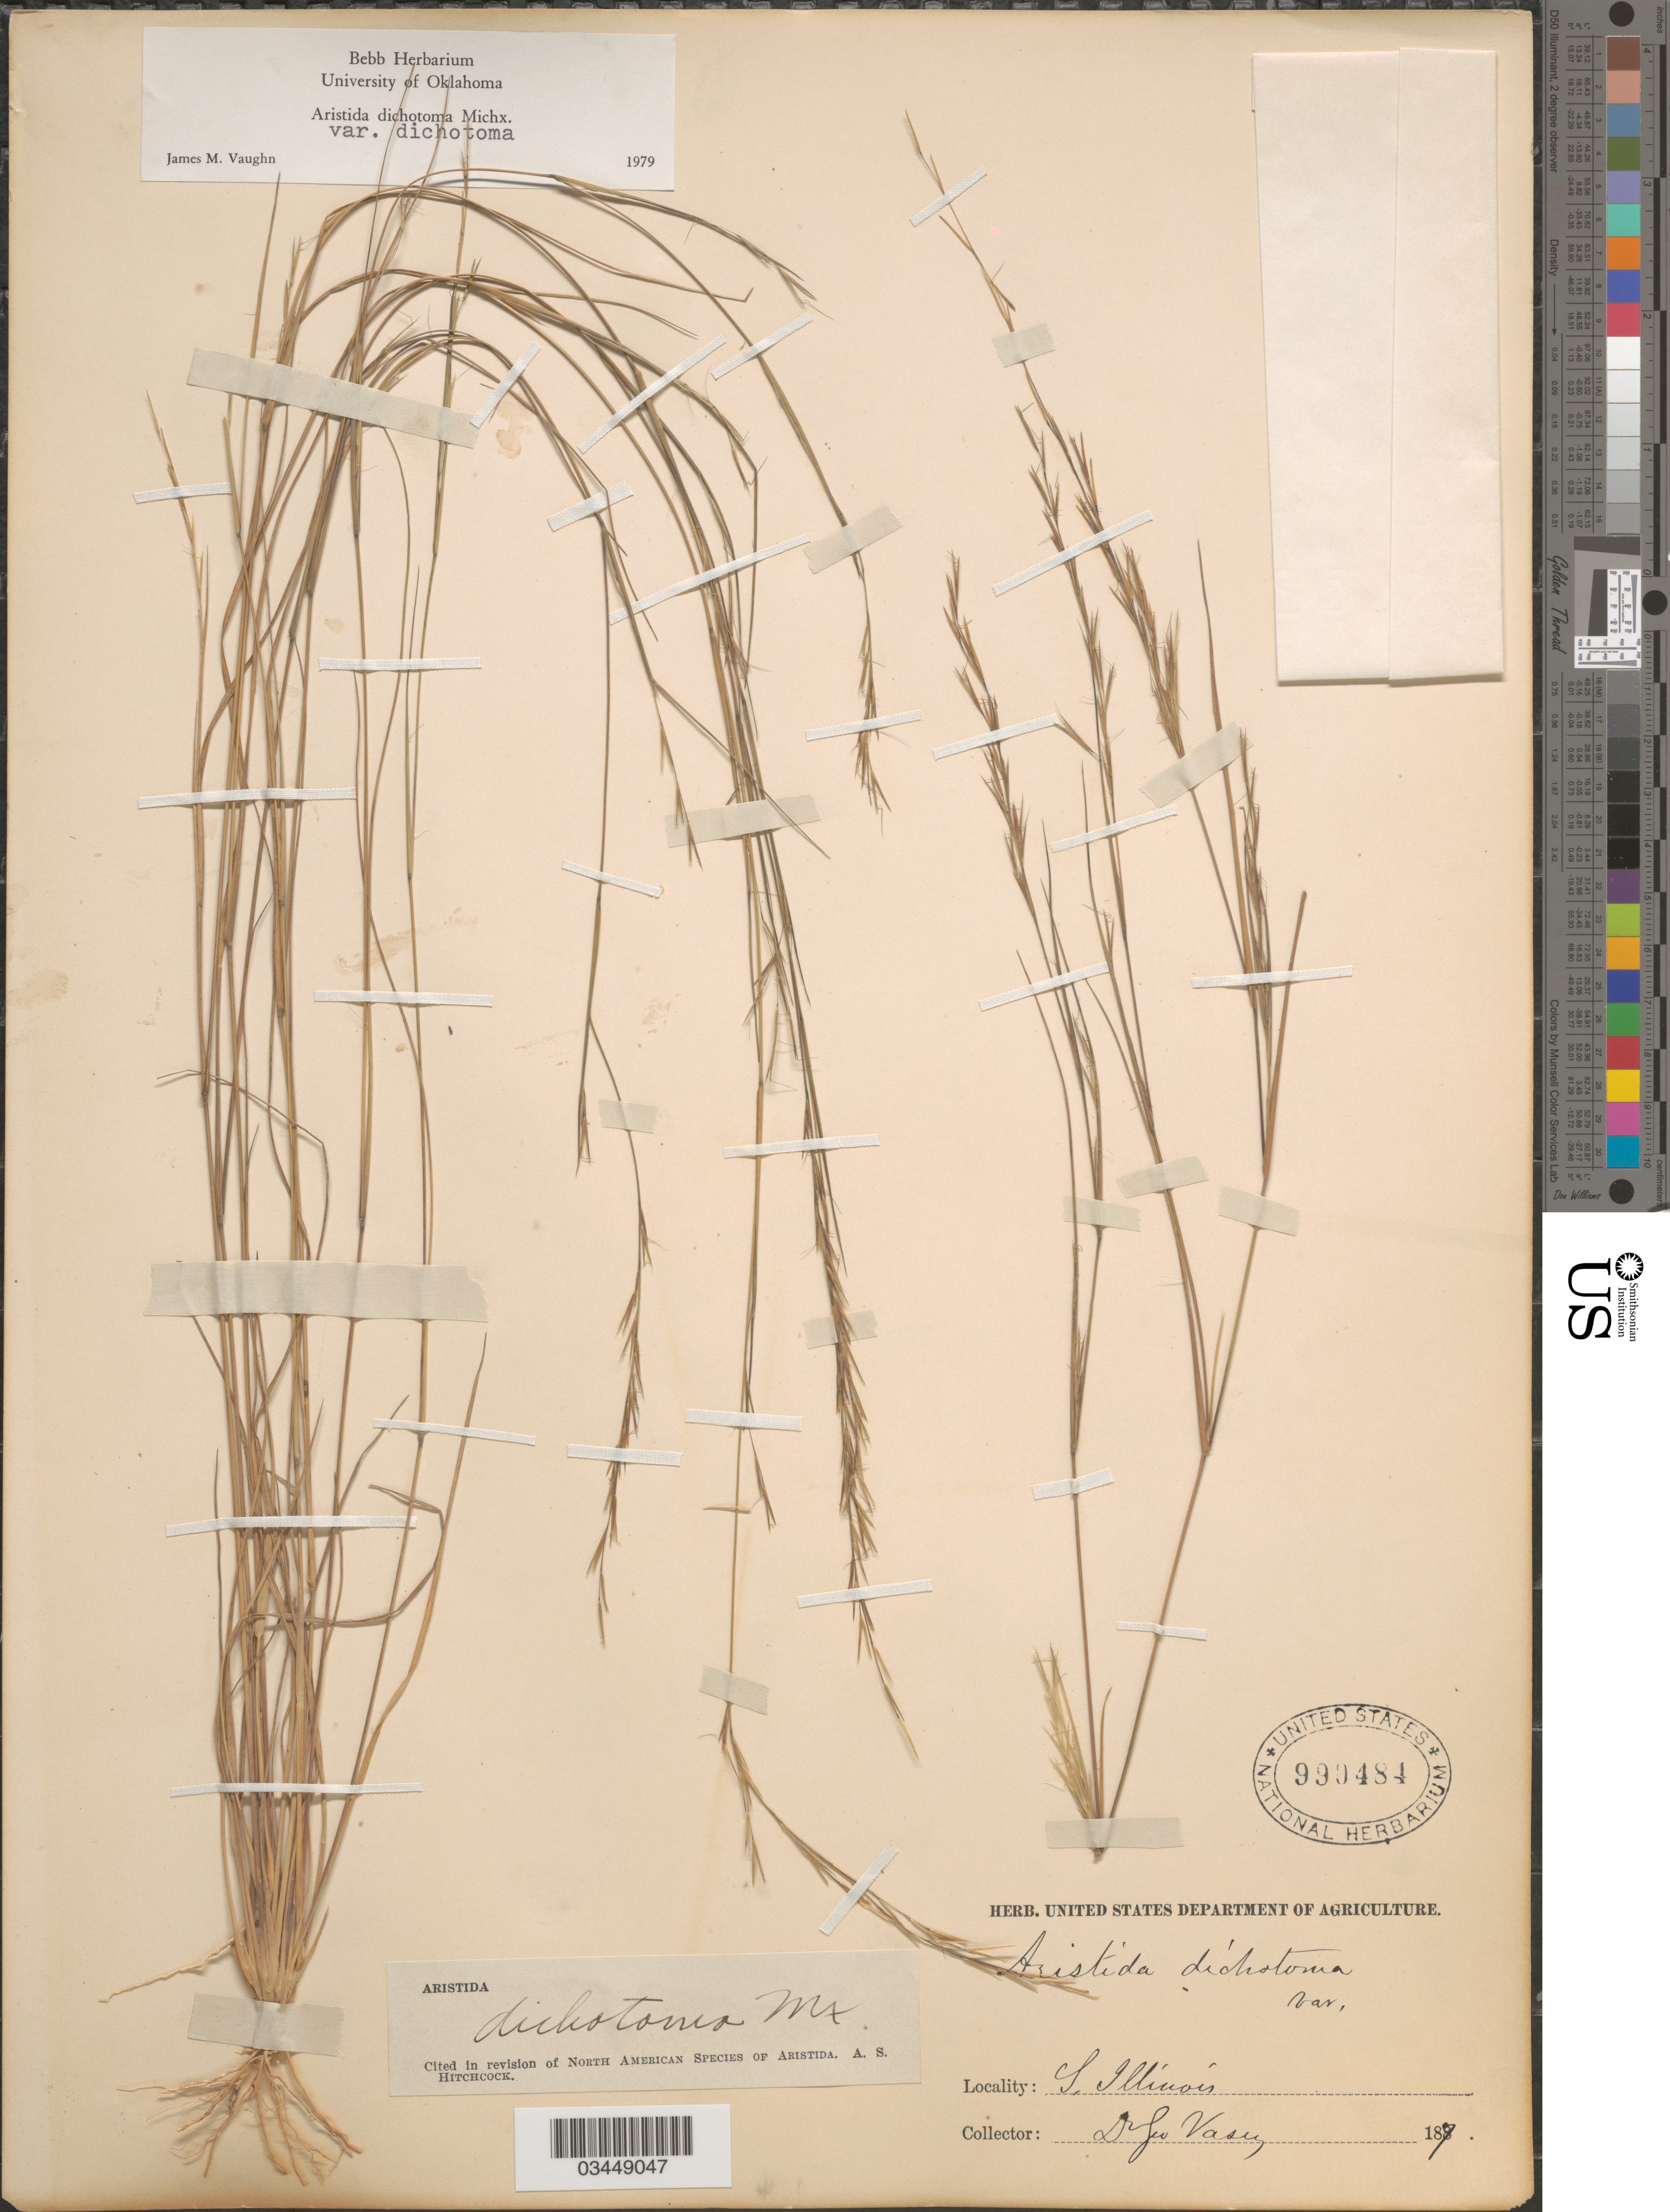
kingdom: Plantae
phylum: Tracheophyta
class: Liliopsida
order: Poales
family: Poaceae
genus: Aristida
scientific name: Aristida dichotoma var. dichotoma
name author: Michx.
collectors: G. R. Vasey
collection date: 1887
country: United States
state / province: Illinois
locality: S. Illinois.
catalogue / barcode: US 990484